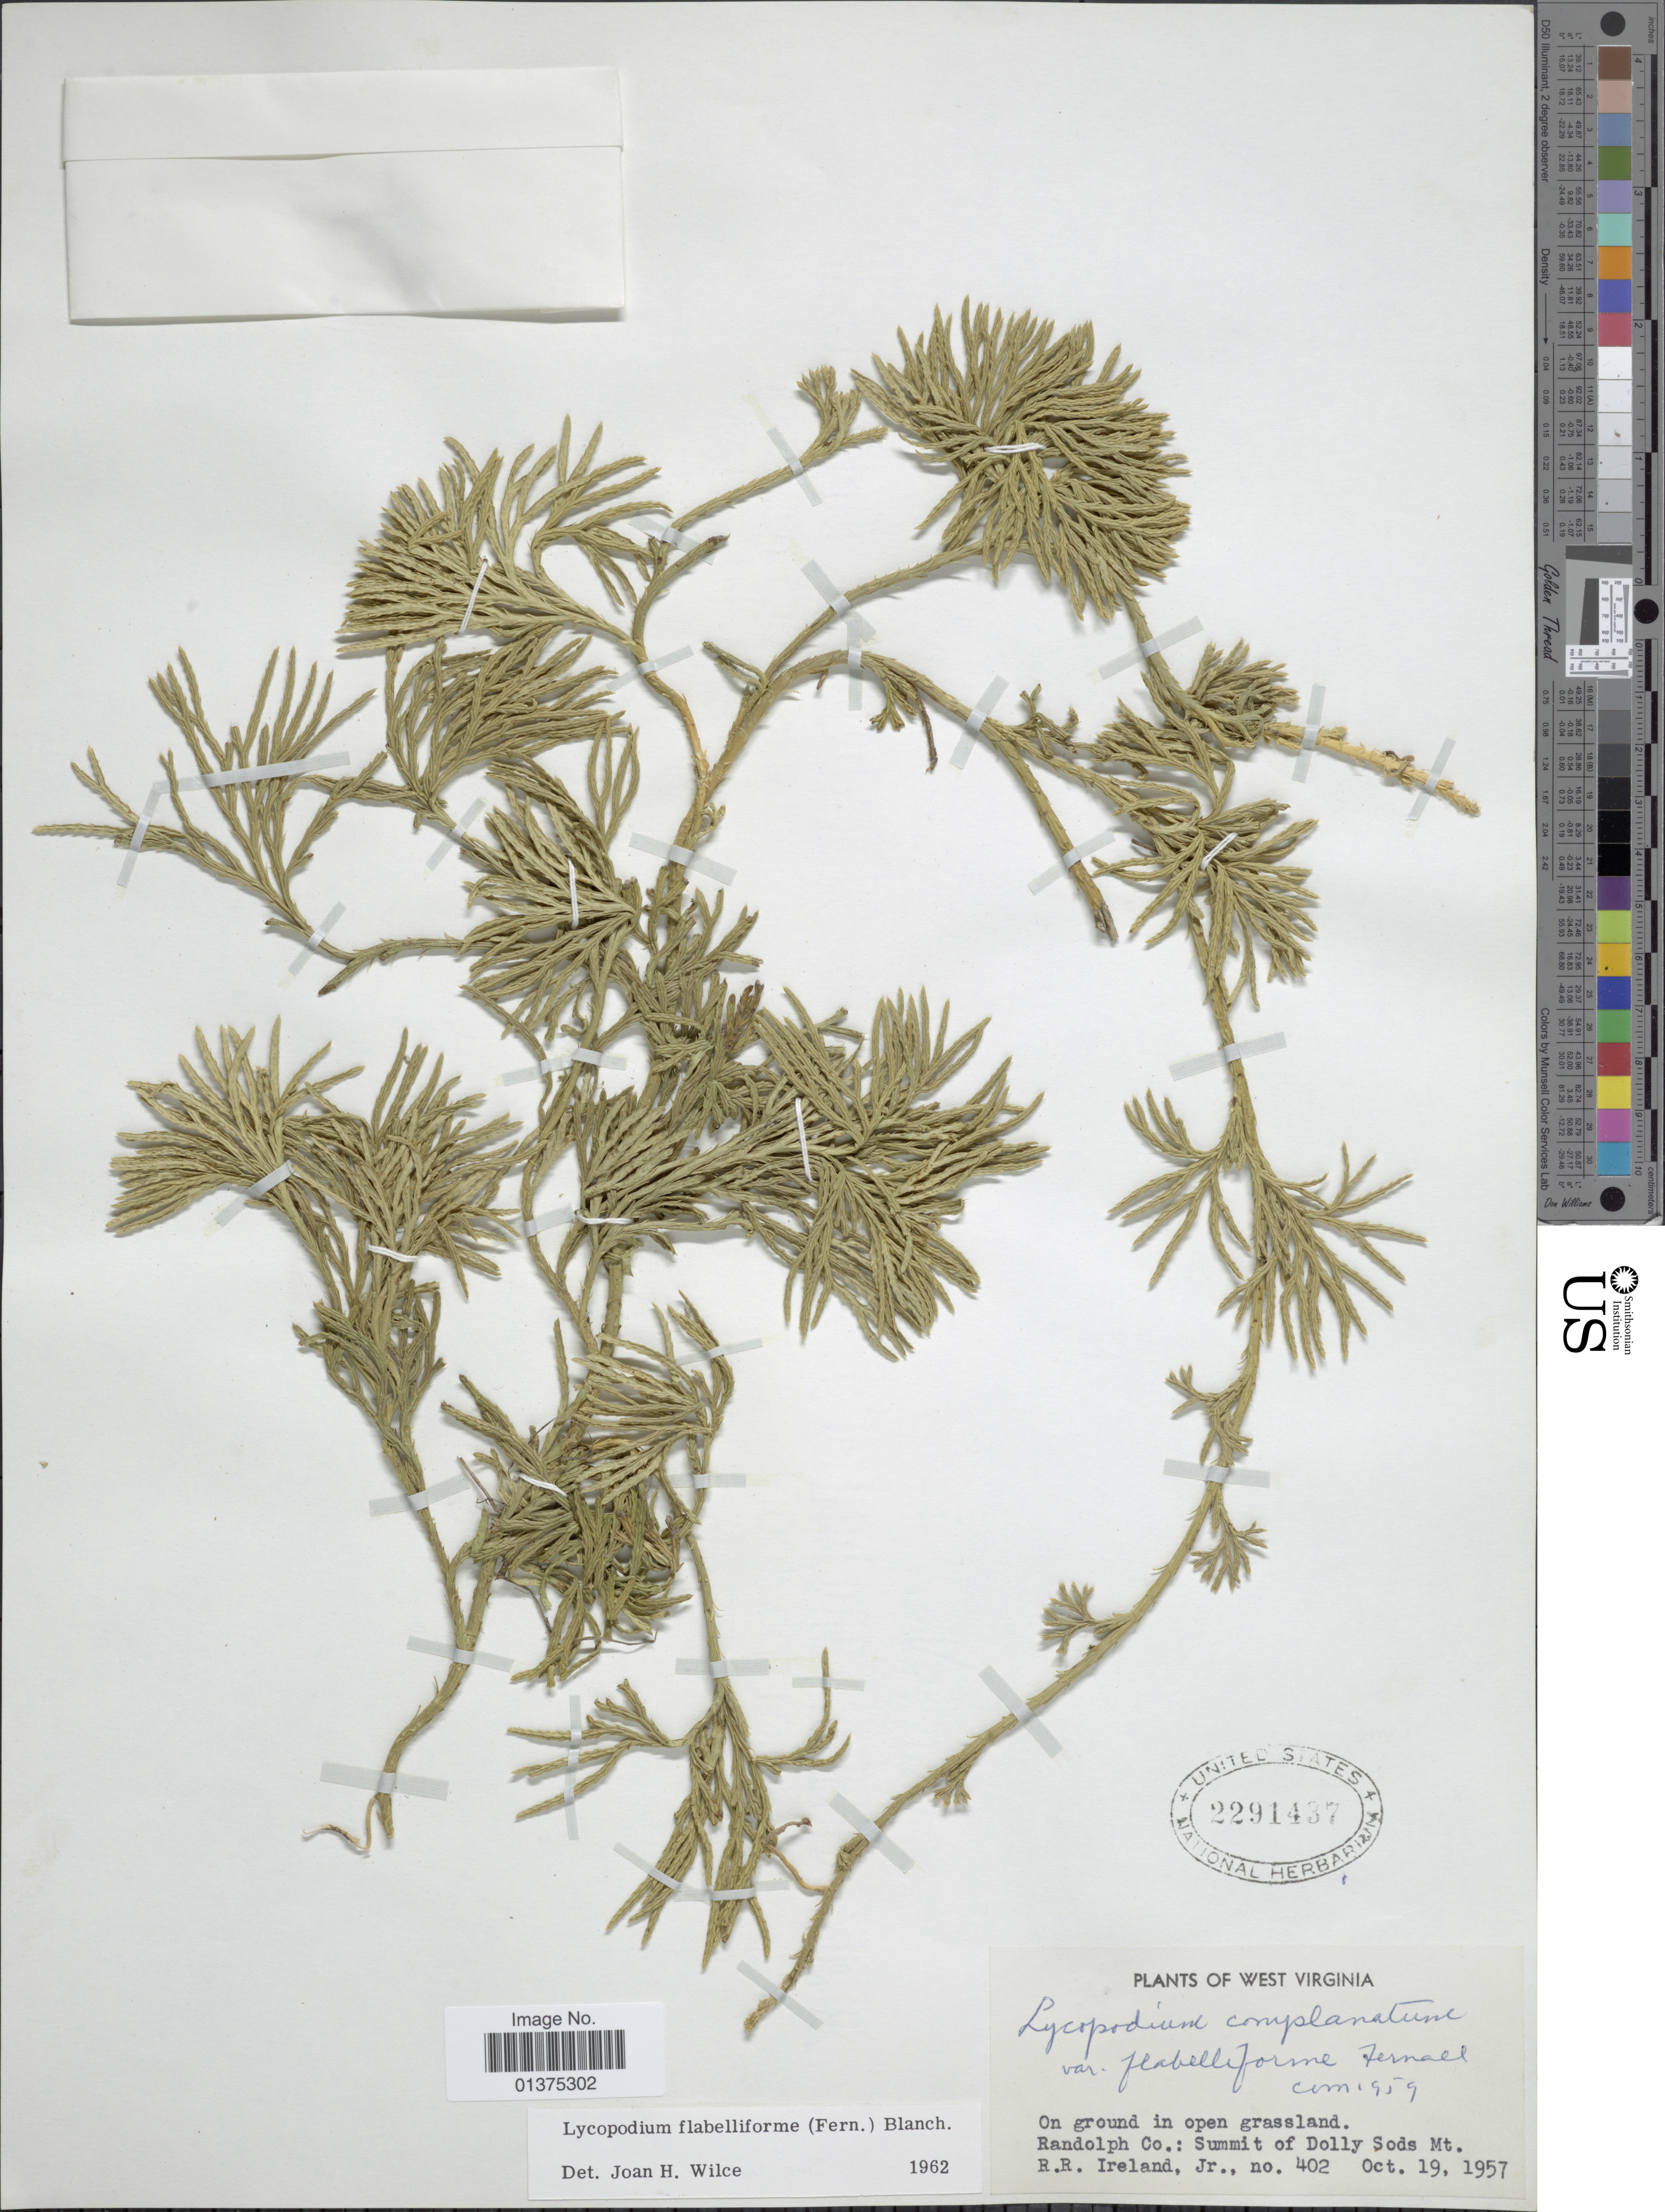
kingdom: Plantae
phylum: Tracheophyta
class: Lycopodiopsida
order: Lycopodiales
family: Lycopodiaceae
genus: Diphasiastrum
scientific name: Diphasiastrum digitatum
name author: (Dill. ex A. Braun) Holub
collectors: R. Ireland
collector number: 402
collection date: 1957-10-19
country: United States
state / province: West Virginia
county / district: Randolph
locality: Randolph Co.: Summit of Dolly Sods Mt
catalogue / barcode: US 2291437